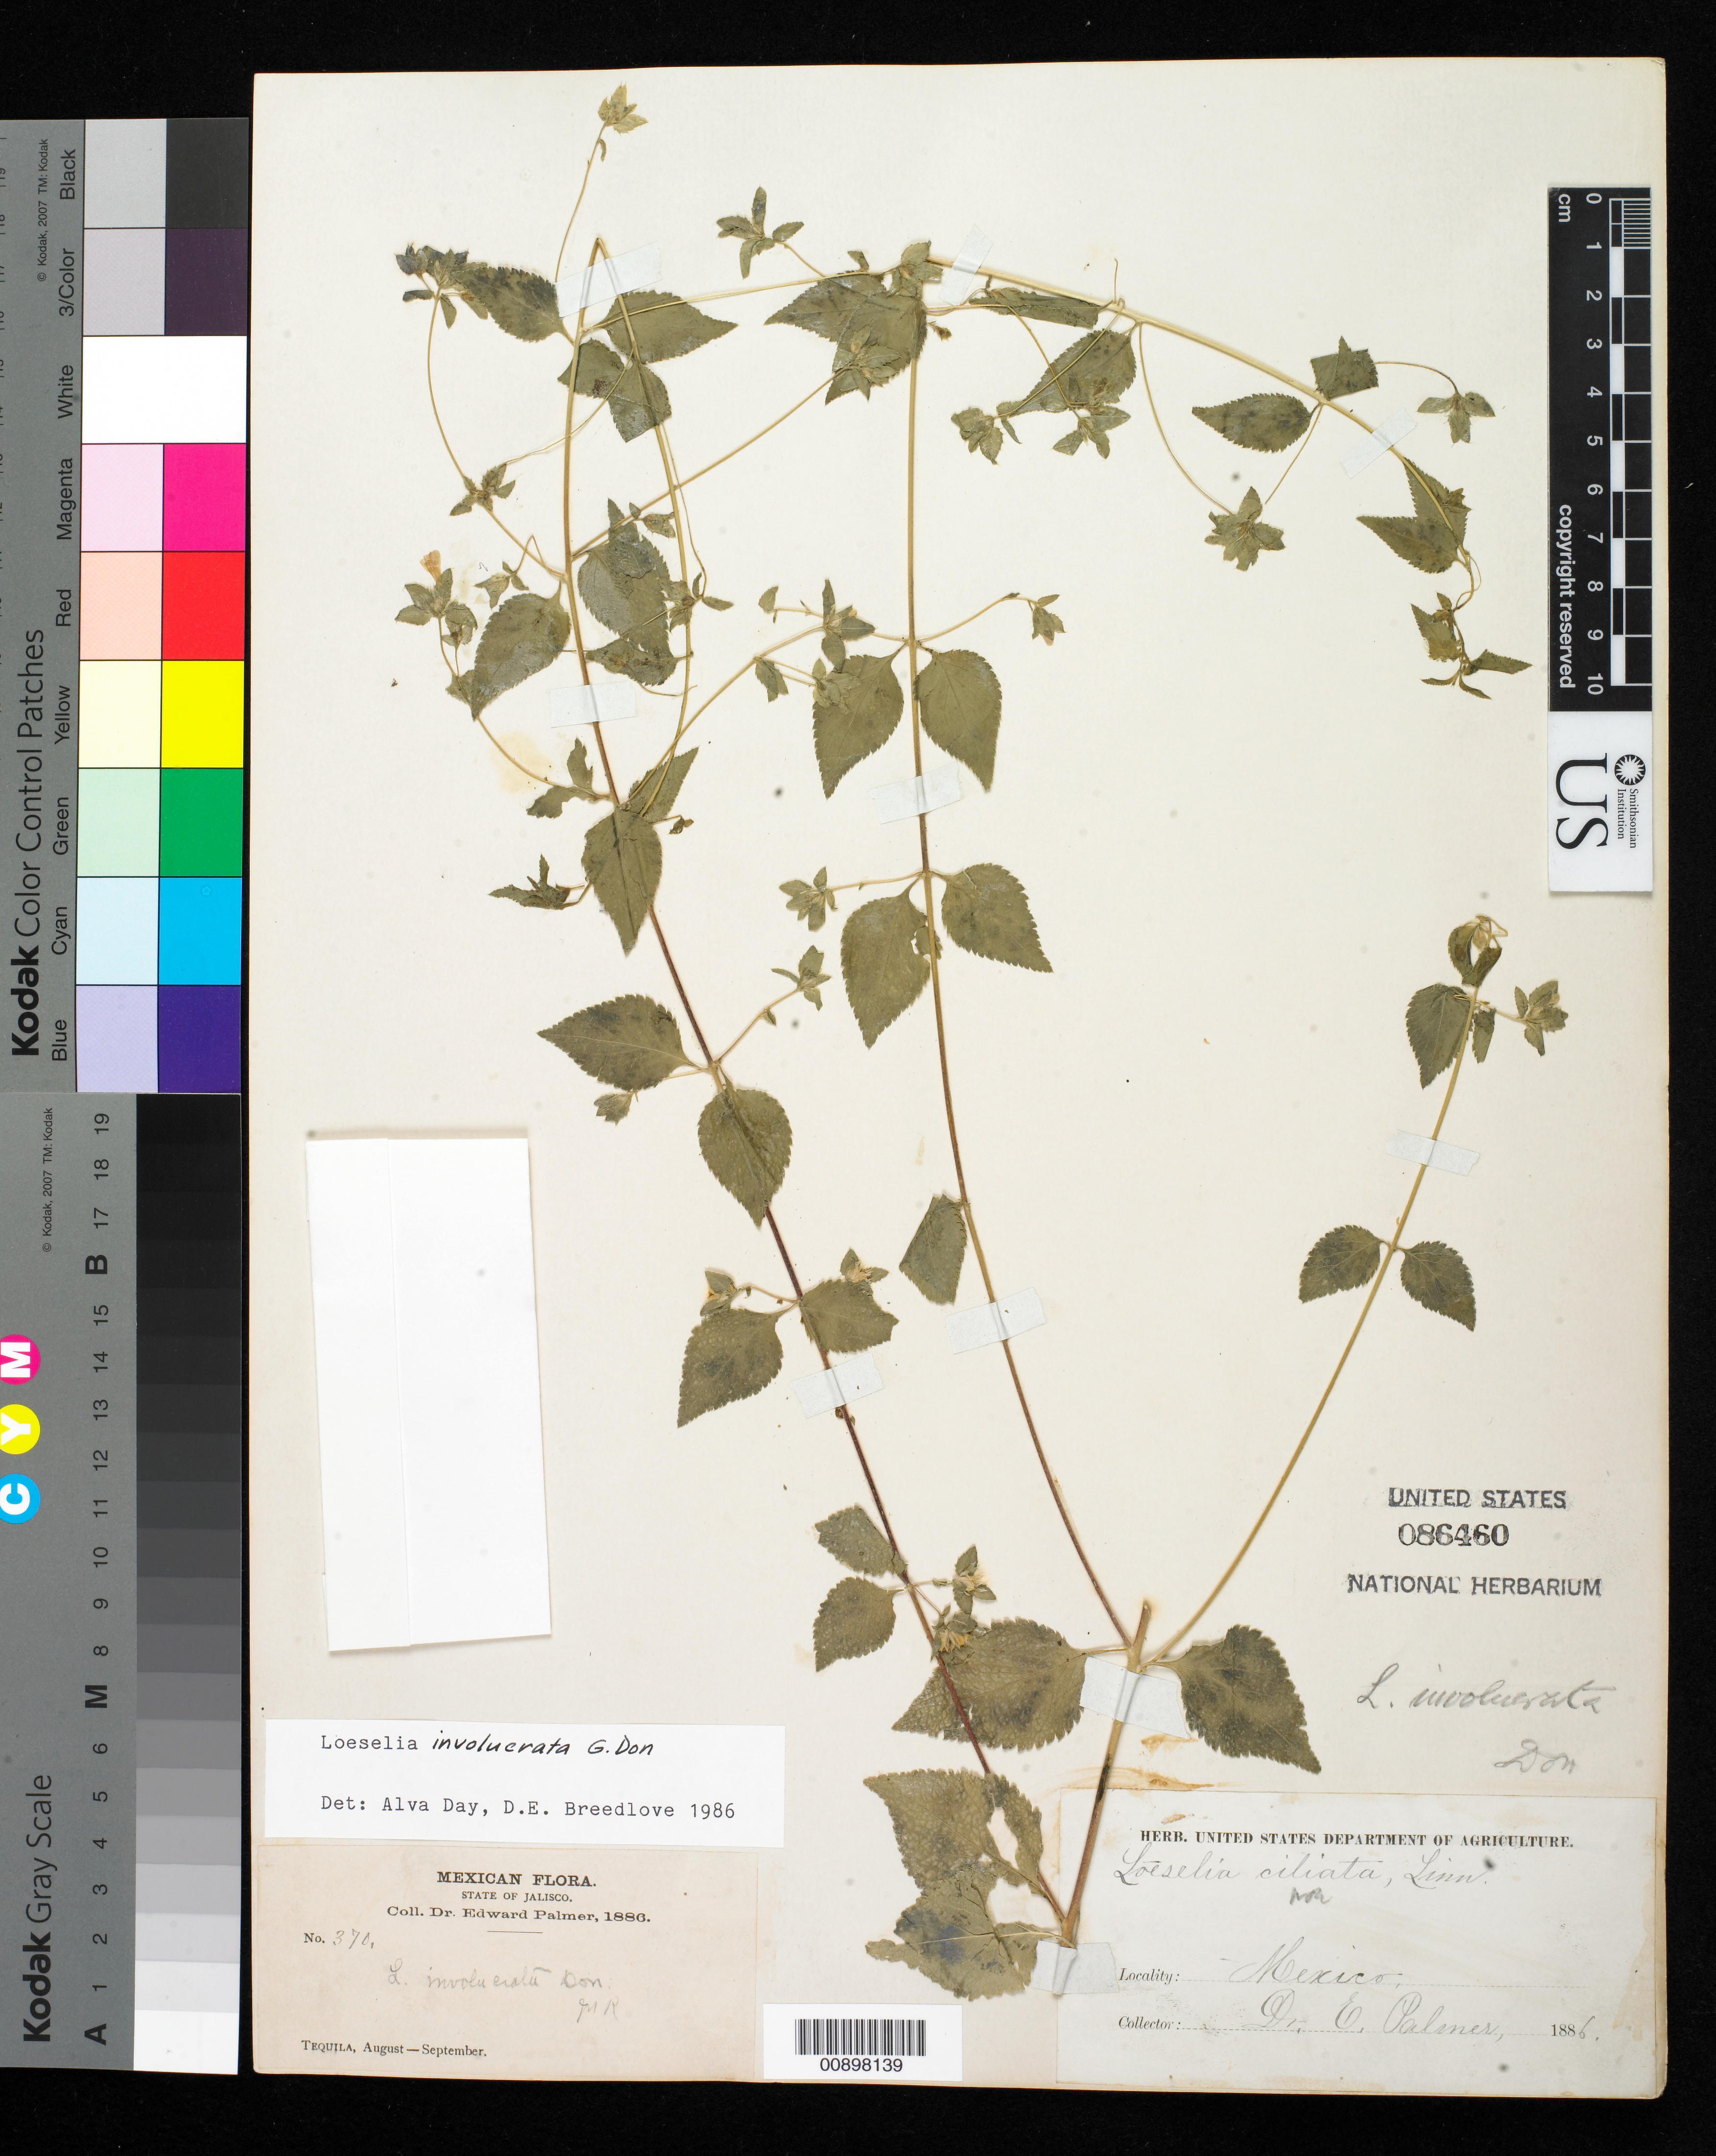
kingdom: Plantae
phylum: Tracheophyta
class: Magnoliopsida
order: Ericales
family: Polemoniaceae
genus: Loeselia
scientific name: Loeselia involucrata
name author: G. Don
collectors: E. Palmer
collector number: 370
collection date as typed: Aug 1886 to -- Sep 1886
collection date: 1886-08/1886-09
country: Mexico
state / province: Jalisco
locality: Tequila, Jalisco.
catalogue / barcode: US 86460